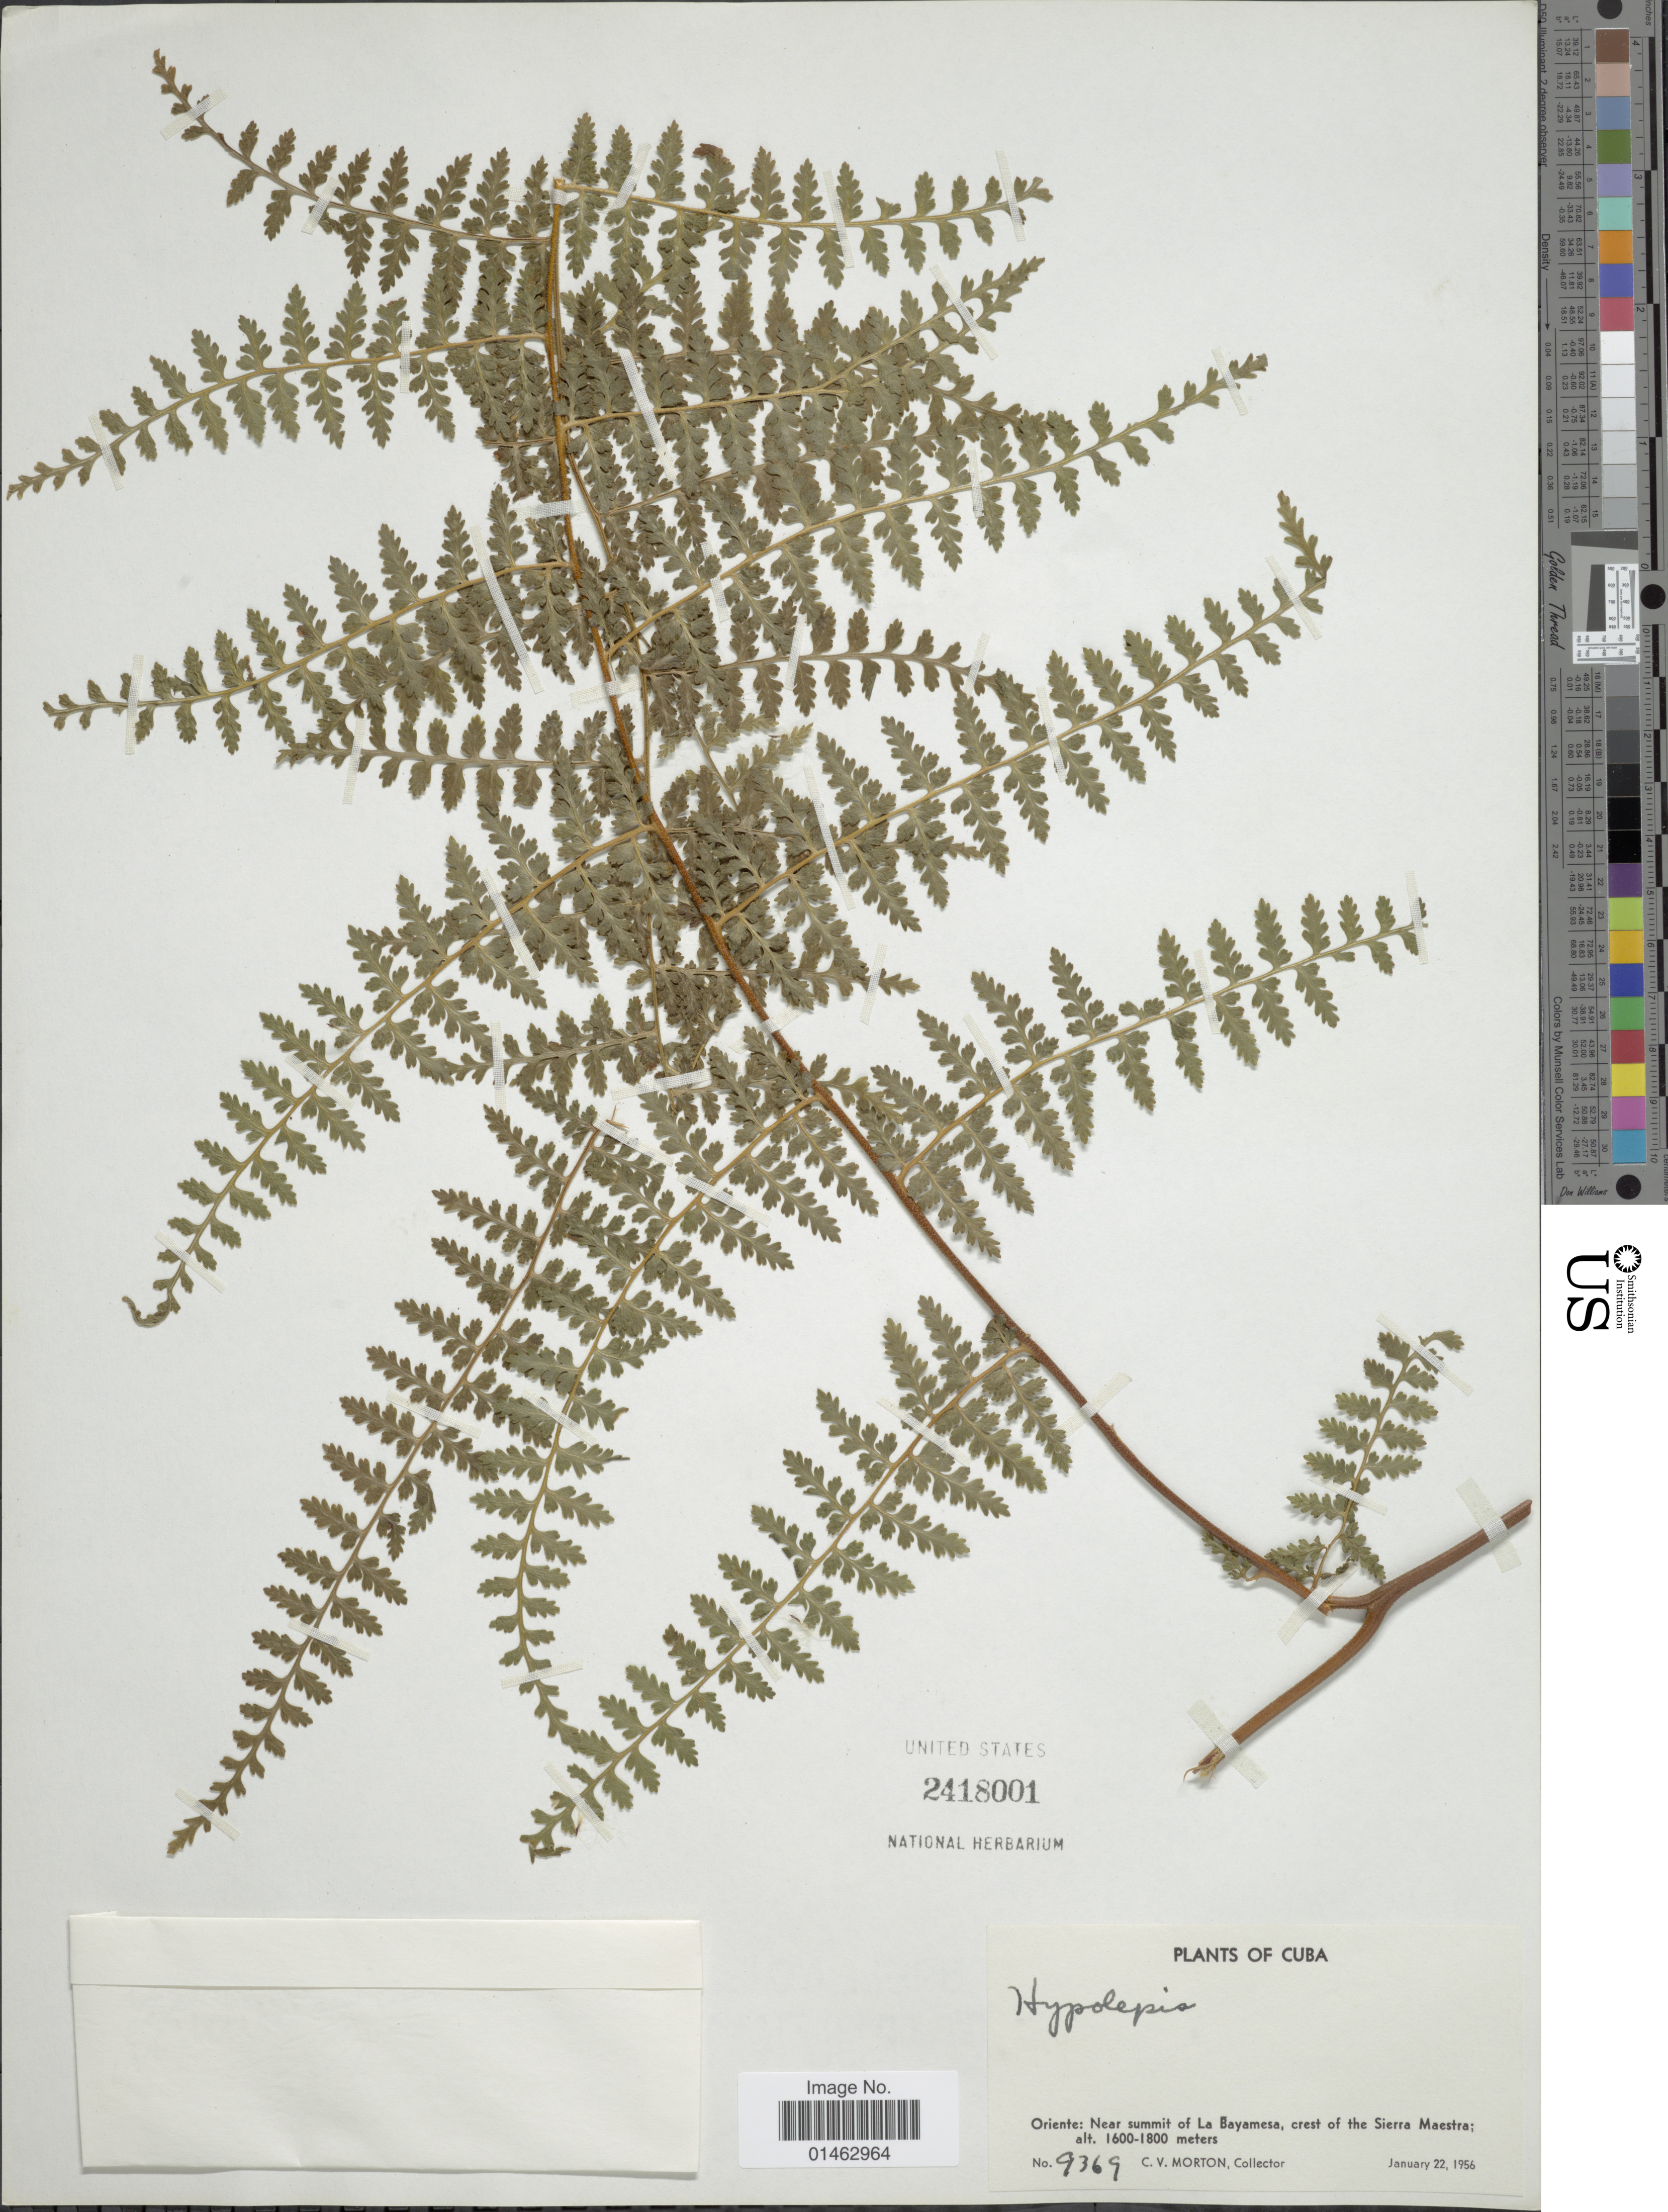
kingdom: Plantae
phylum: Tracheophyta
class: Polypodiopsida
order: Polypodiales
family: Dennstaedtiaceae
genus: Hypolepis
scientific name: Hypolepis sp.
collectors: C. V. Morton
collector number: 9369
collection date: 1956-01-22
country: Cuba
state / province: Oriente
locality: Near summit of La Bayamesa, crest of the SIerra Maestra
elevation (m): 1600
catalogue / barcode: US 2418001